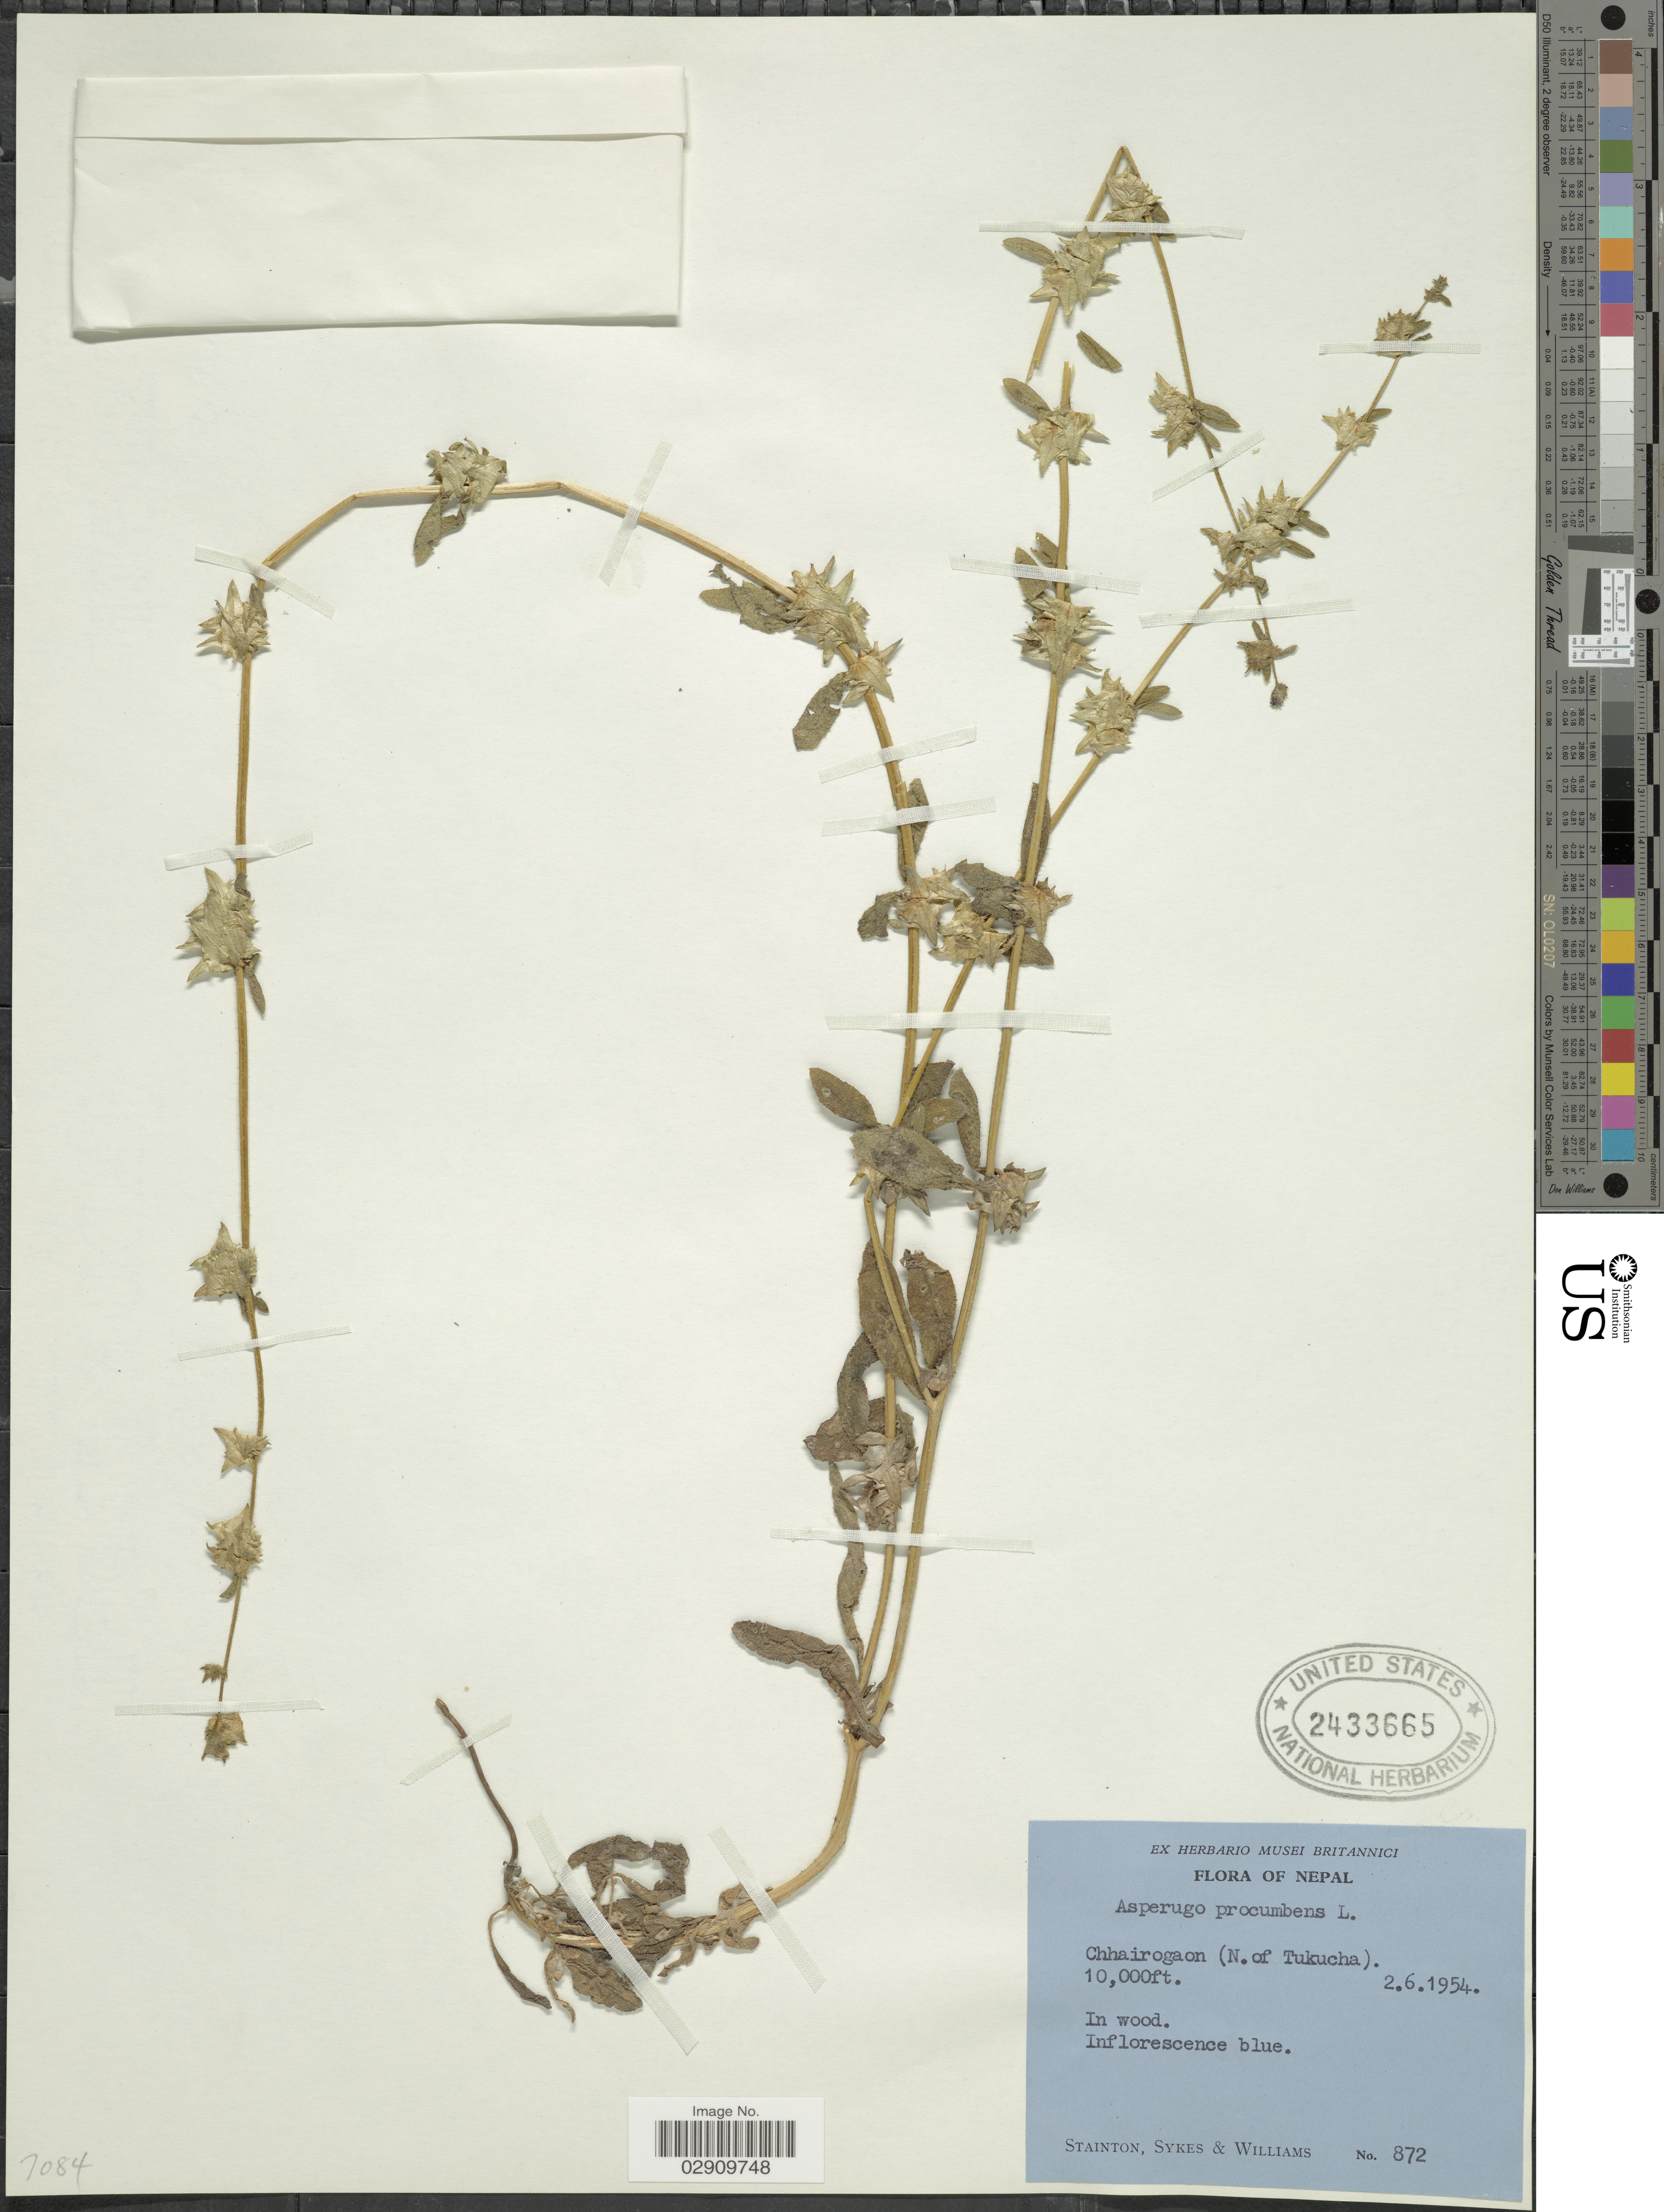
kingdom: Plantae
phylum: Tracheophyta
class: Magnoliopsida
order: Boraginales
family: Boraginaceae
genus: Asperugo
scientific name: Asperugo procumbens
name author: L.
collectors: -. Stainton, Sykes, -- & -- Williams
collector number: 872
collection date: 1954-06-02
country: Nepal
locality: Chhairogaon (N. of Tukucha).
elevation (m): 3048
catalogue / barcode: US 2433665